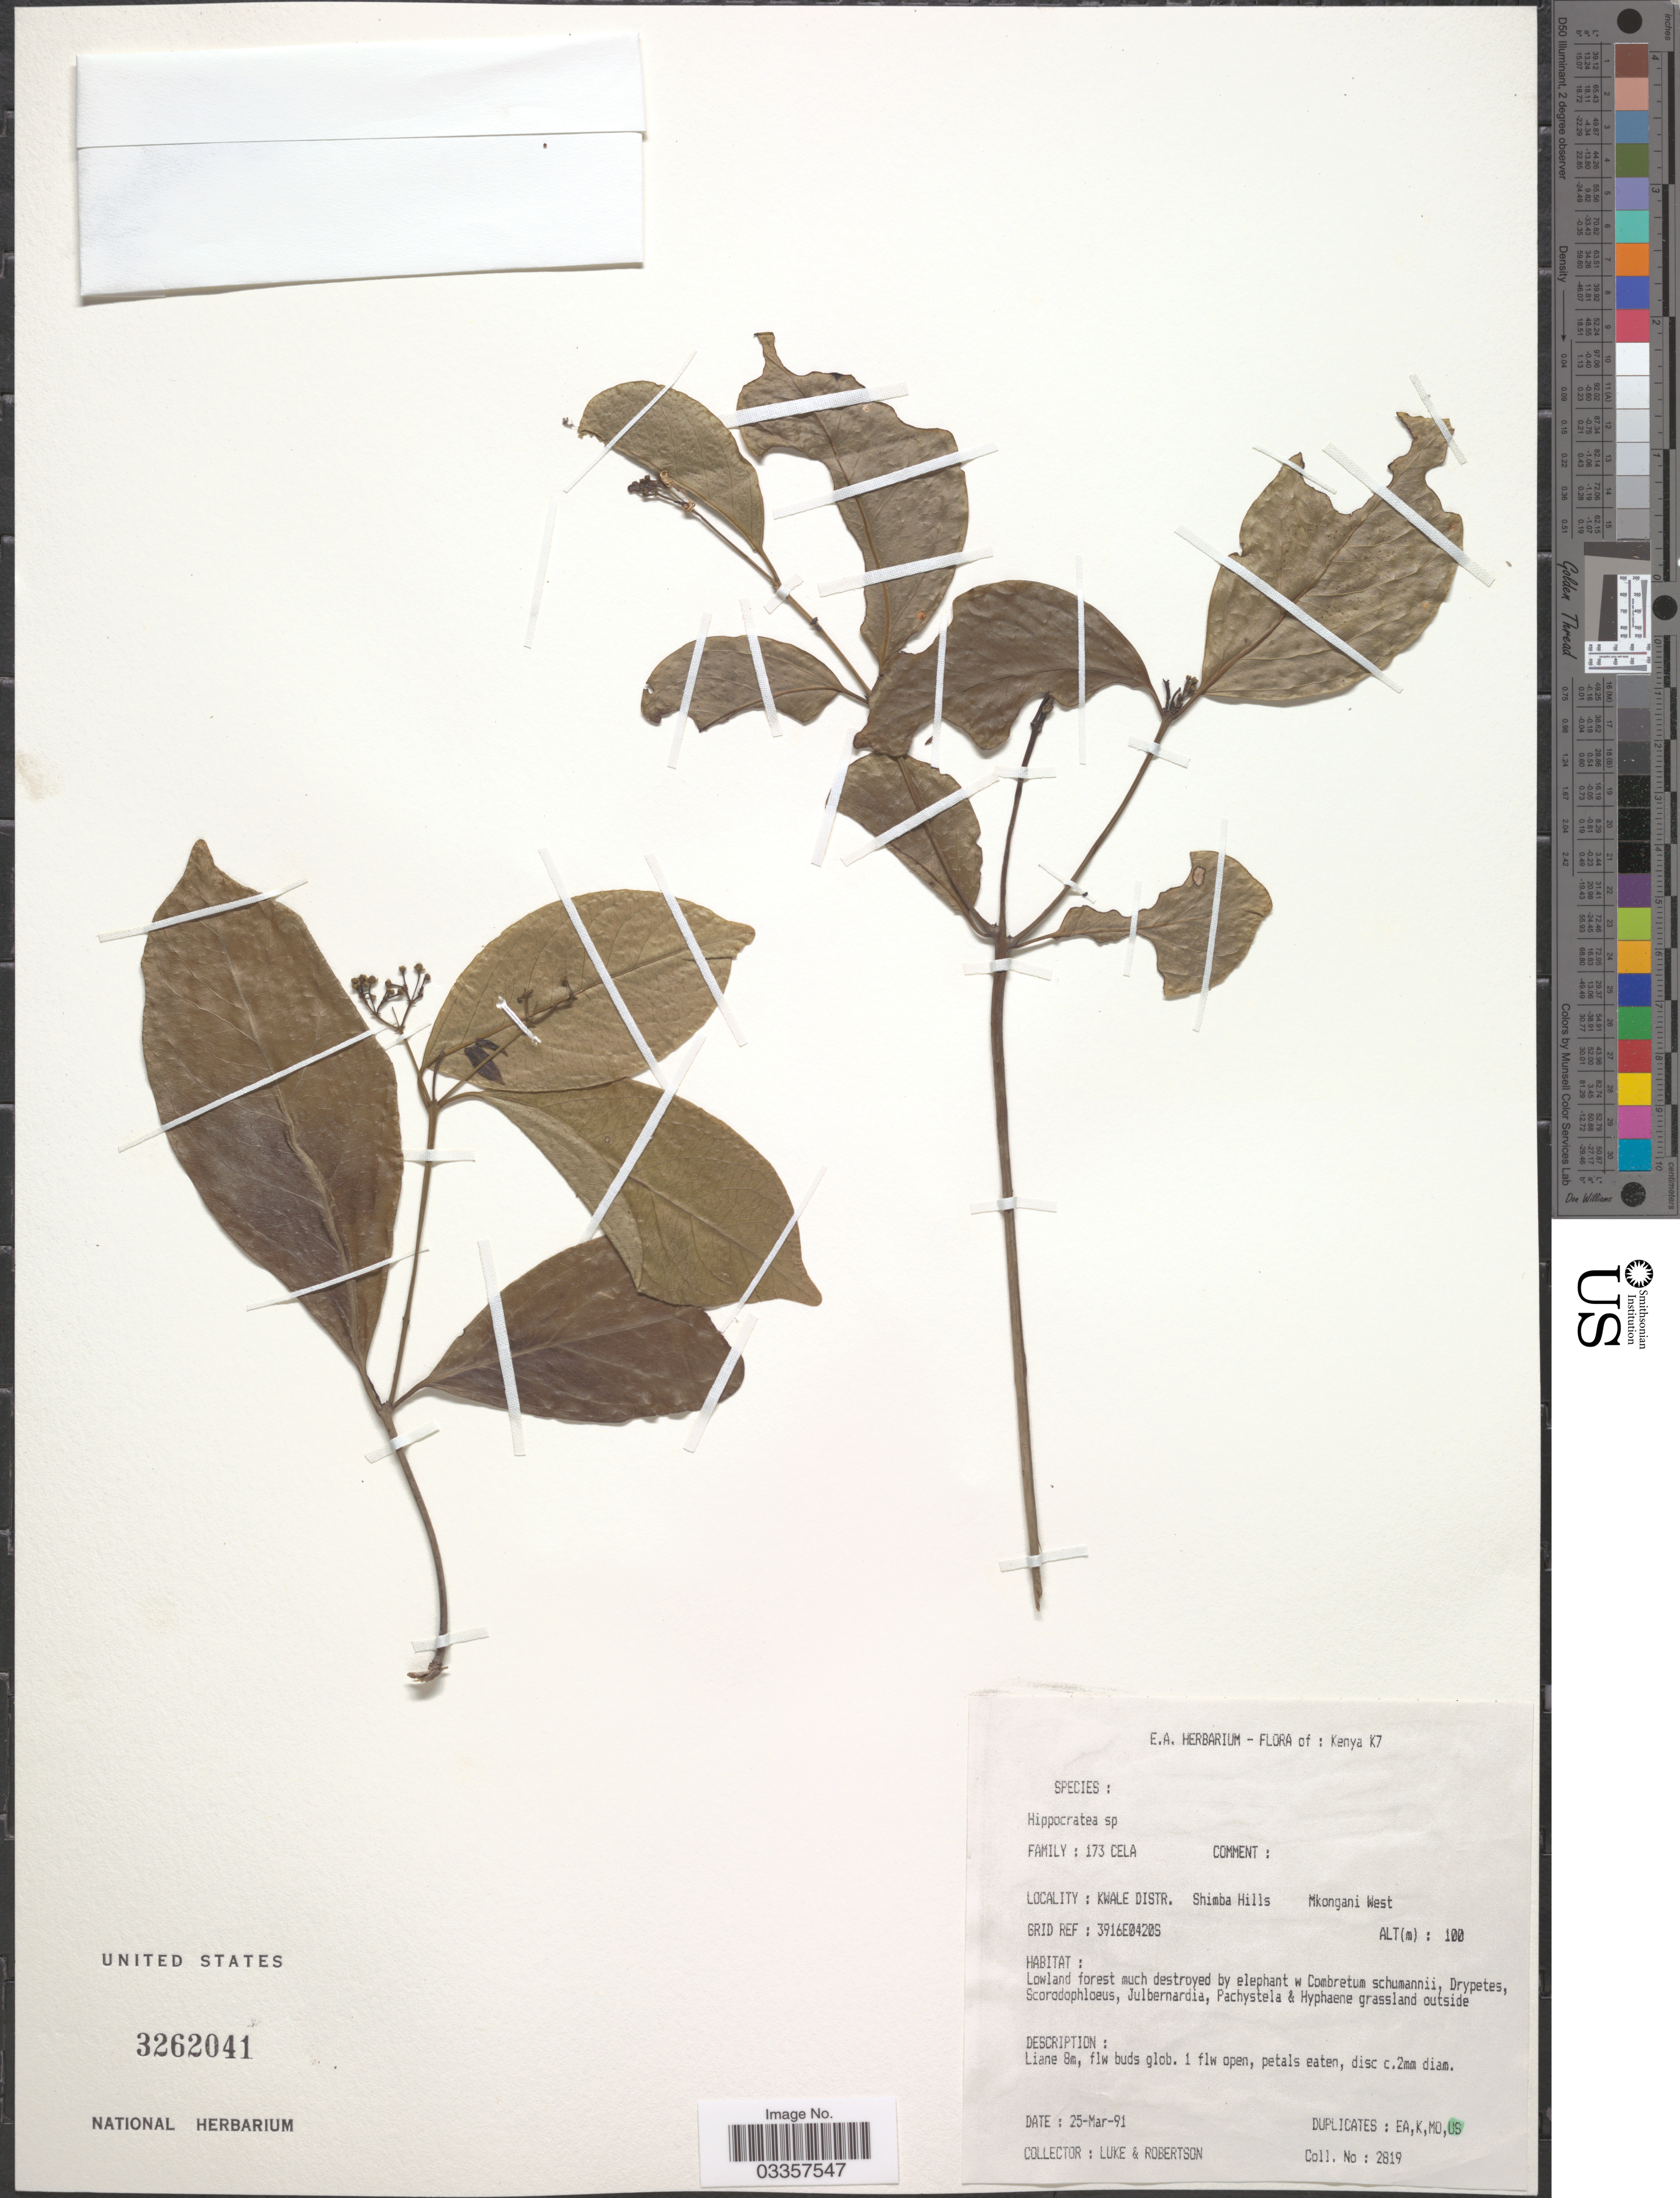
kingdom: Plantae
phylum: Tracheophyta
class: Magnoliopsida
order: Celastrales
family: Celastraceae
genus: Hippocratea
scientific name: Hippocratea sp.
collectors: -. Luke & -. Robertson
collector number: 2819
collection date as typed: Transcribed d/m/y: 25/3/91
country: Kenya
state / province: Kwale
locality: Kwale Distr. Shimba Hills, Mkongani West.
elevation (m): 100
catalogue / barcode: US 3262041